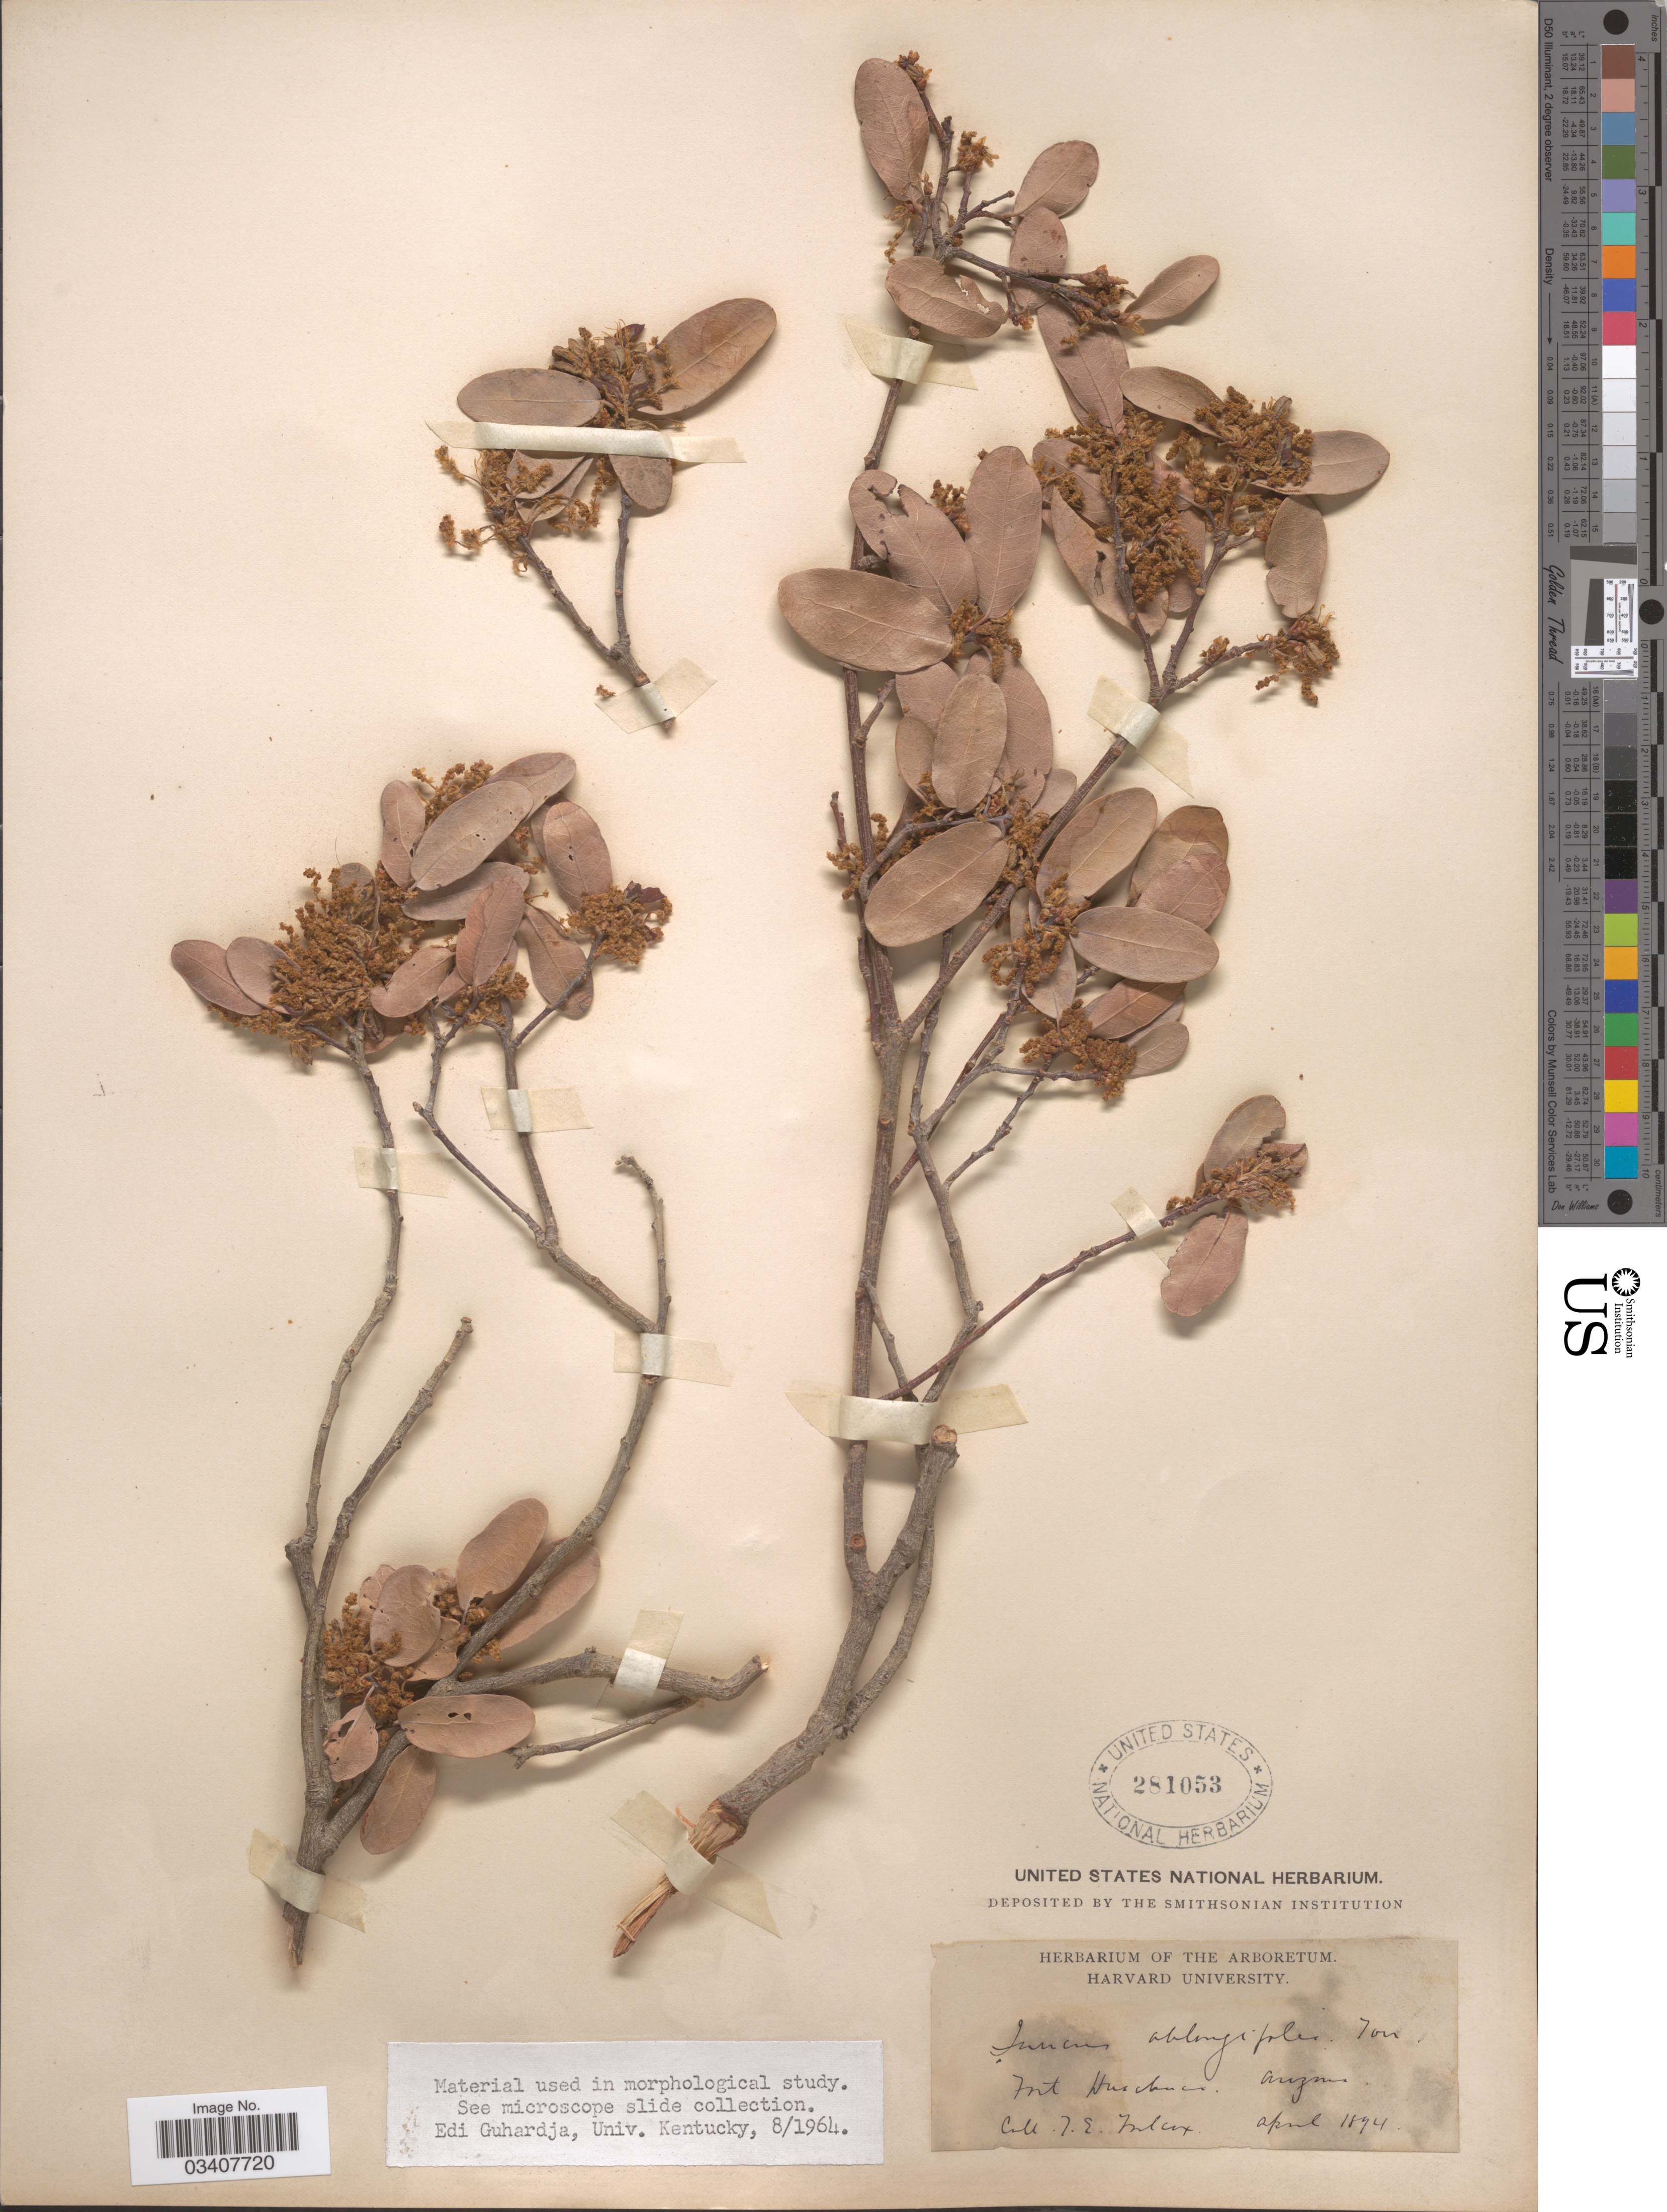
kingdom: Plantae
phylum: Tracheophyta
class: Magnoliopsida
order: Fagales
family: Fagaceae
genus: Quercus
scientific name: Quercus oblongifolia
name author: Torr.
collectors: T. E. Wilcox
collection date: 1894-04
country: United States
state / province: Arizona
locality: Fort Huachuca.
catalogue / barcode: US 281053